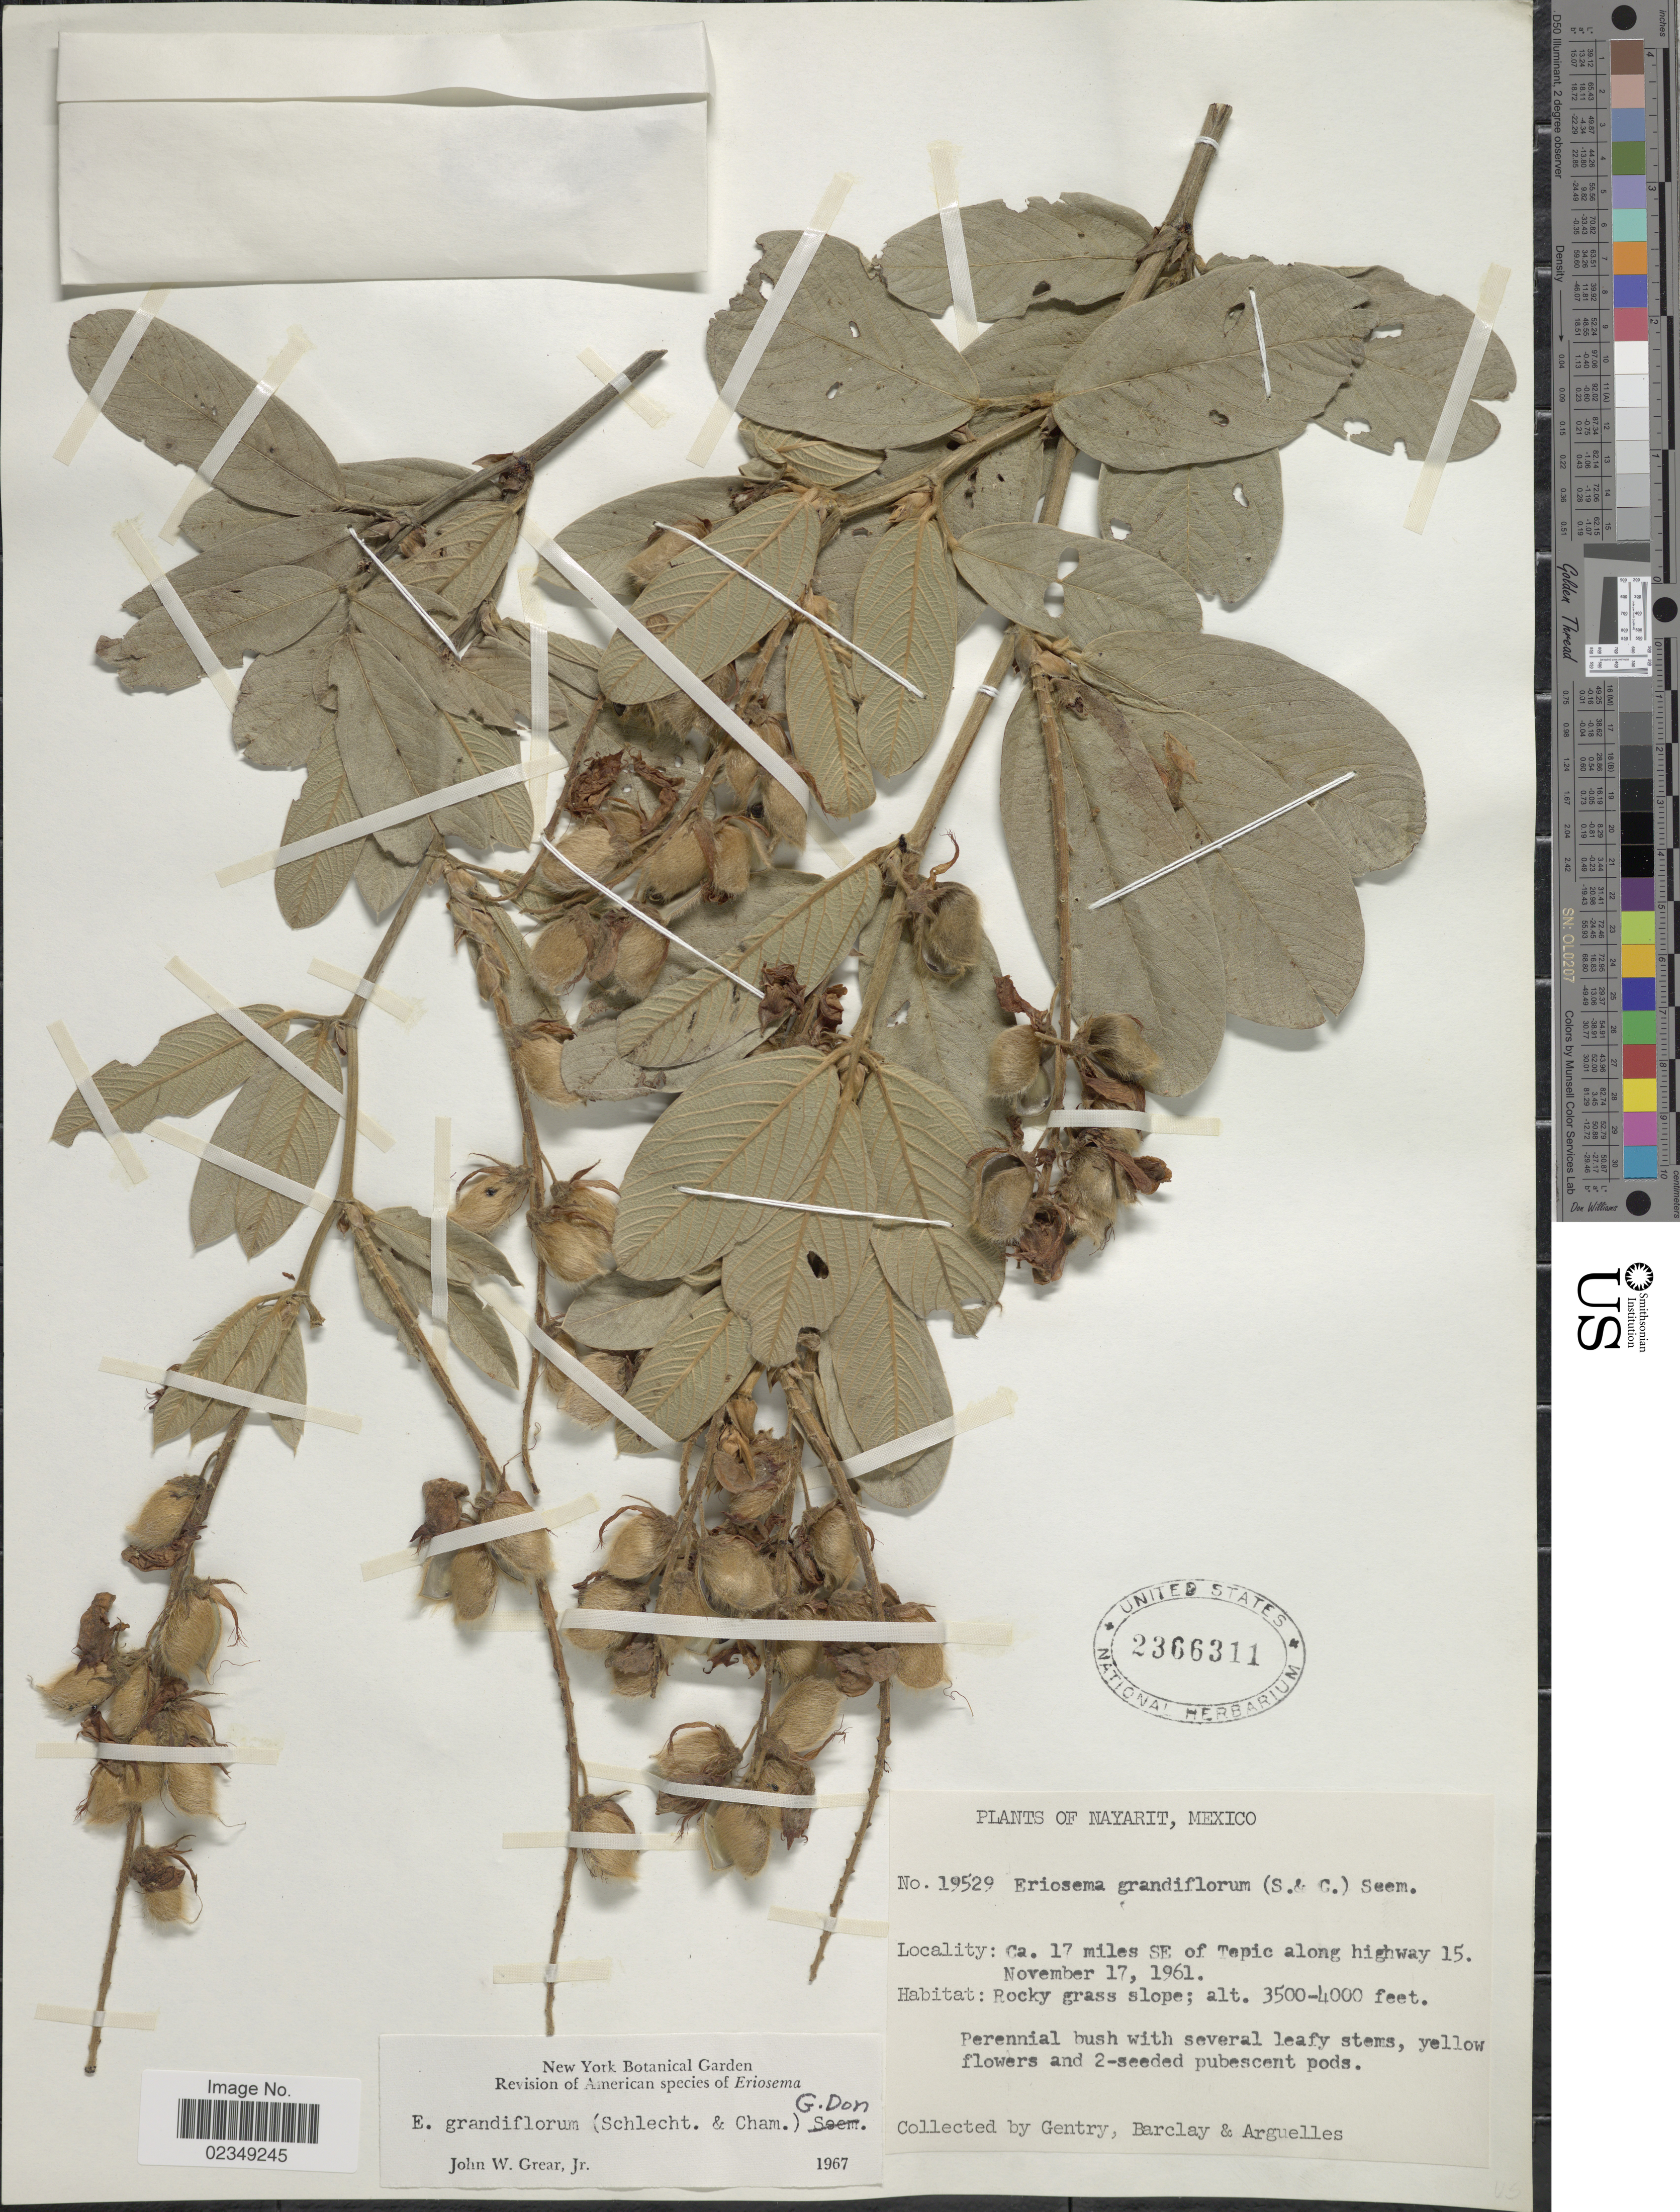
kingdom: Plantae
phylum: Tracheophyta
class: Magnoliopsida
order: Fabales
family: Fabaceae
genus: Eriosema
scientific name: Eriosema grandiflorum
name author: (Schltdl. & Cham.) G. Don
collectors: Gentry, --, -- Barclay & Arguelles, --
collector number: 19529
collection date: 1961-11-17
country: Mexico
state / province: Nayarit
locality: Ca. 17 miles SE of Tepic along highway 15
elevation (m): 1067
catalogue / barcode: US 2366311